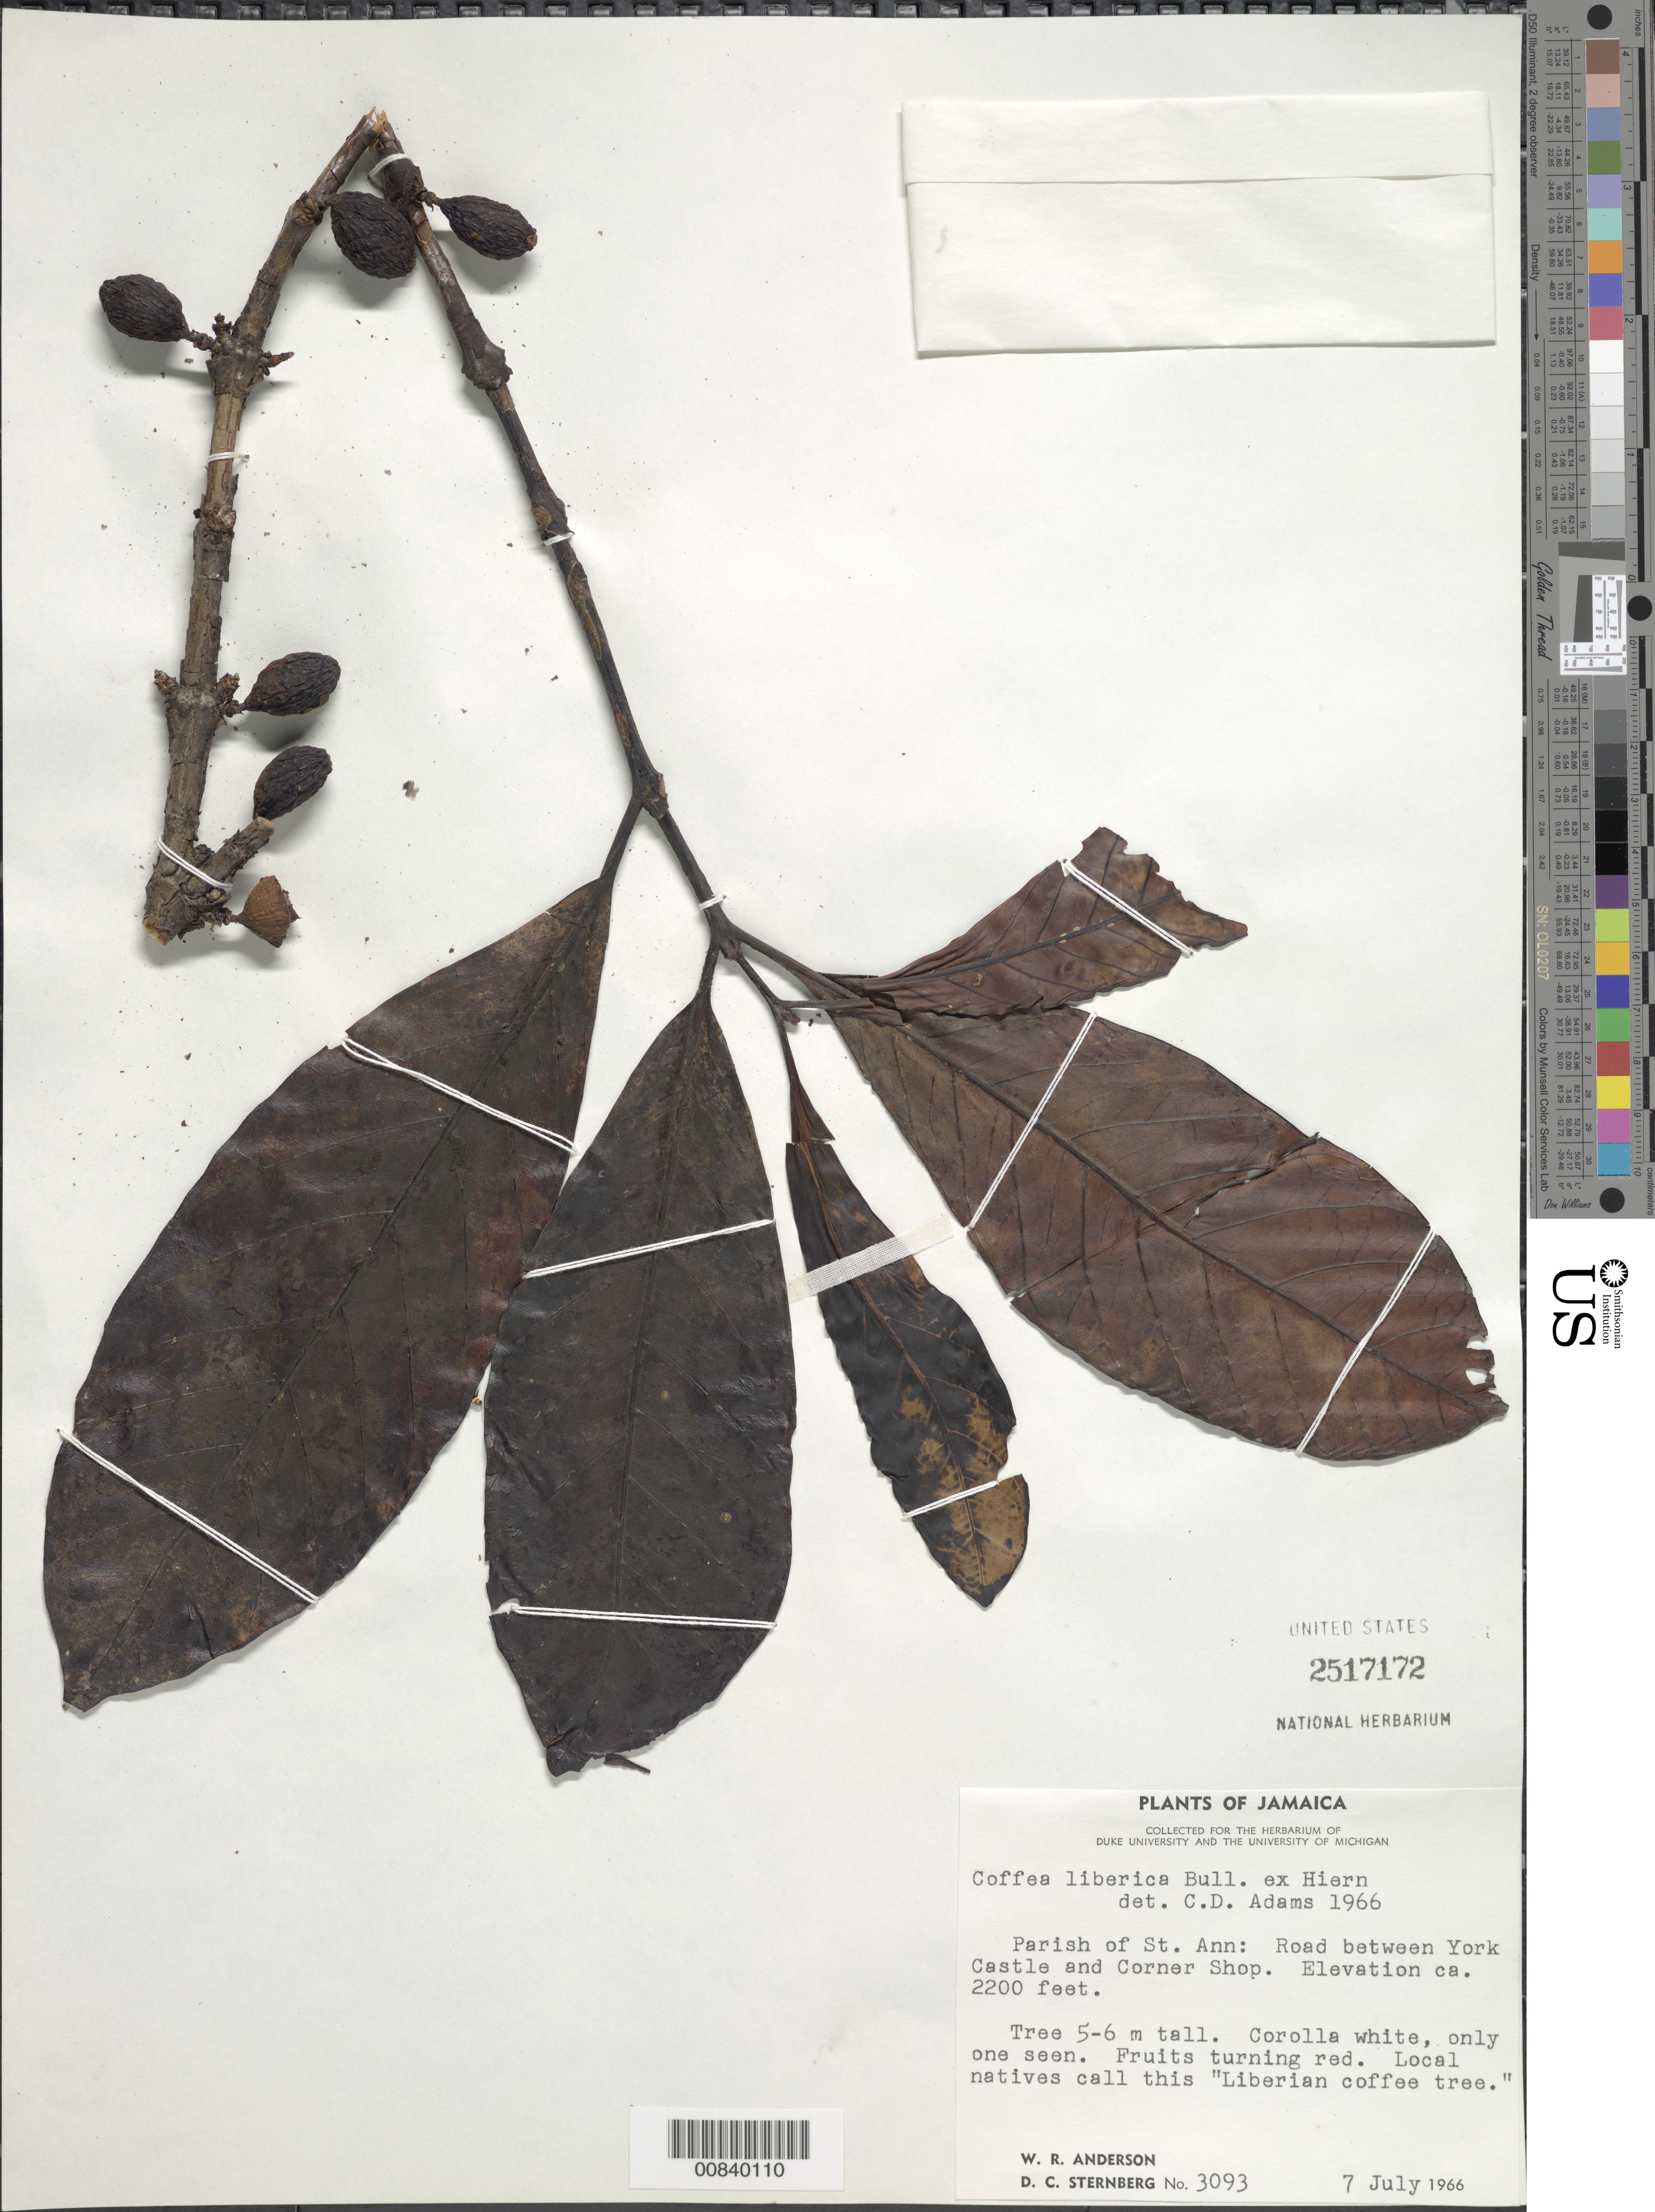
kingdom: Plantae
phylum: Tracheophyta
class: Magnoliopsida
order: Gentianales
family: Rubiaceae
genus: Coffea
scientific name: Coffea liberica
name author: Hiern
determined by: Adams, C. D.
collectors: W. R. Anderson & D. Sternberg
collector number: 3093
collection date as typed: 07 Jul 1966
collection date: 1966-07-07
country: Jamaica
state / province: Saint Ann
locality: Road between York Castle and Corner Shop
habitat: Along road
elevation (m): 671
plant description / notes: Common name: Liberian coffee tree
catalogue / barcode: US 2517172